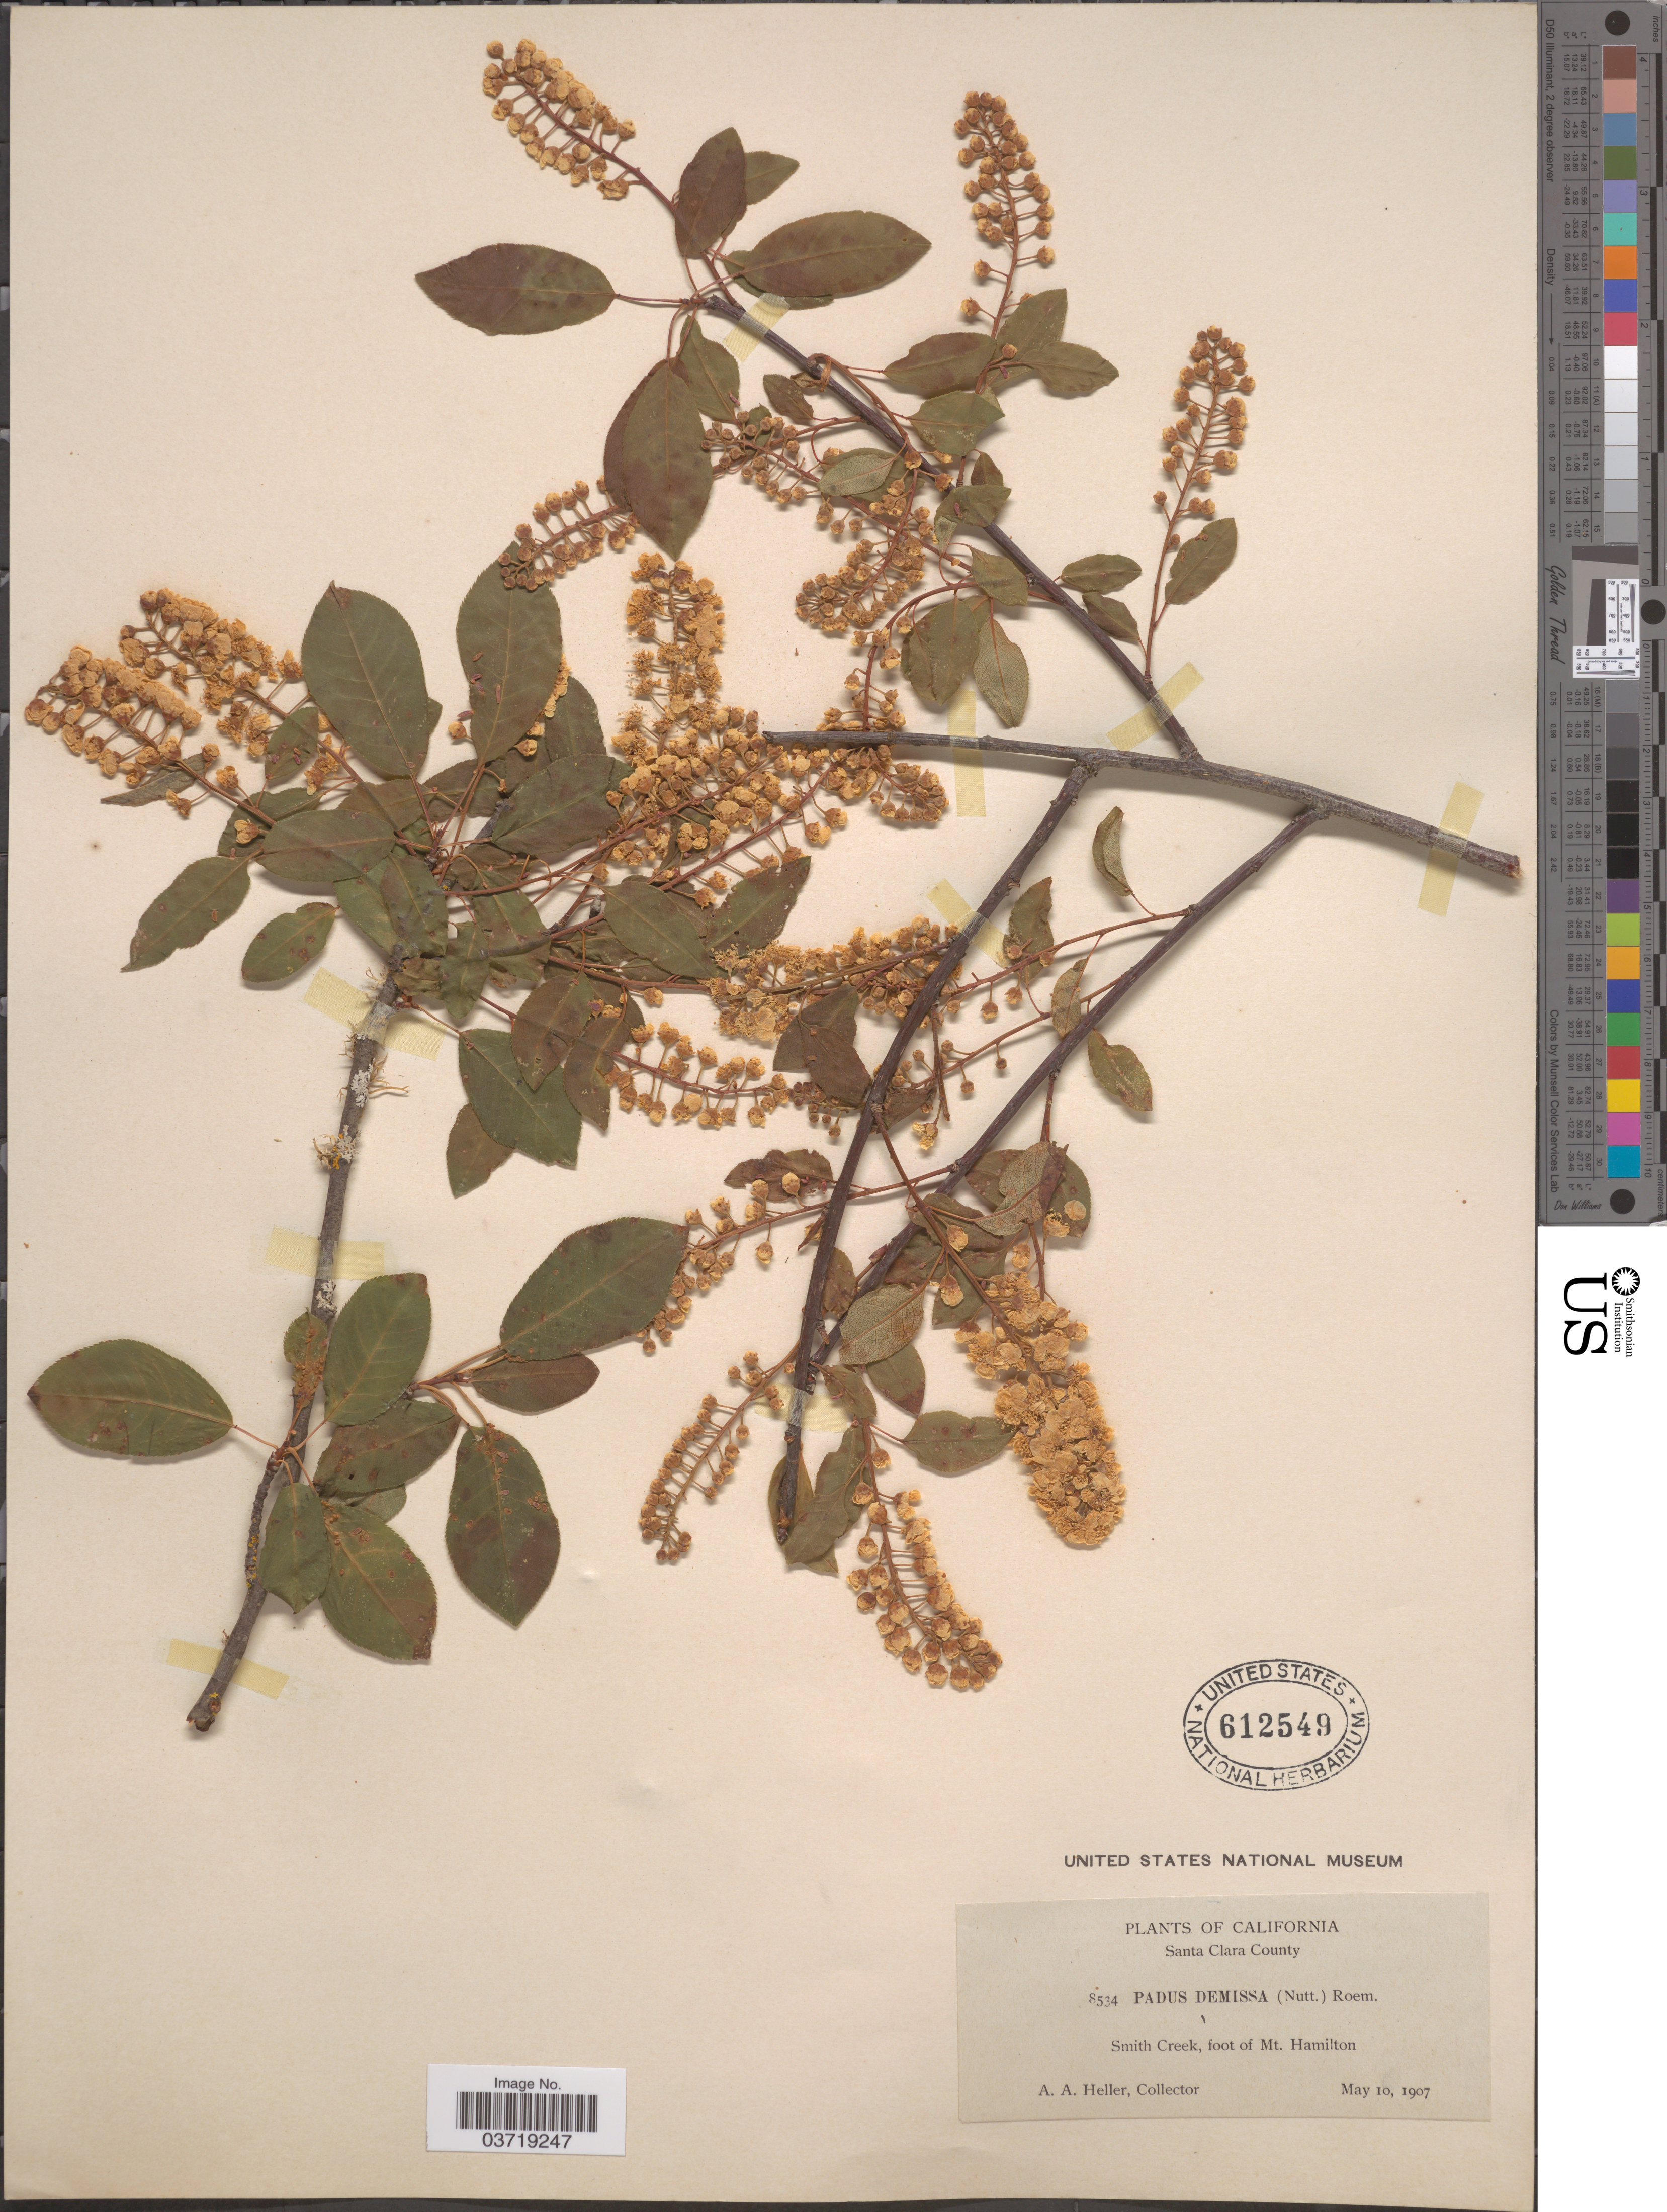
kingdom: Plantae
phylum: Tracheophyta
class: Magnoliopsida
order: Rosales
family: Rosaceae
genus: Prunus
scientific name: Prunus virginiana var. demissa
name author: (Nutt.) Torr.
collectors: A. A. Heller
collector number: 8534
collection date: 1907-05-10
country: United States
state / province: California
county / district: Santa Clara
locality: Santa Clara County. Smith Creek, foot of Mt. Hamilton.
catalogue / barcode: US 612549